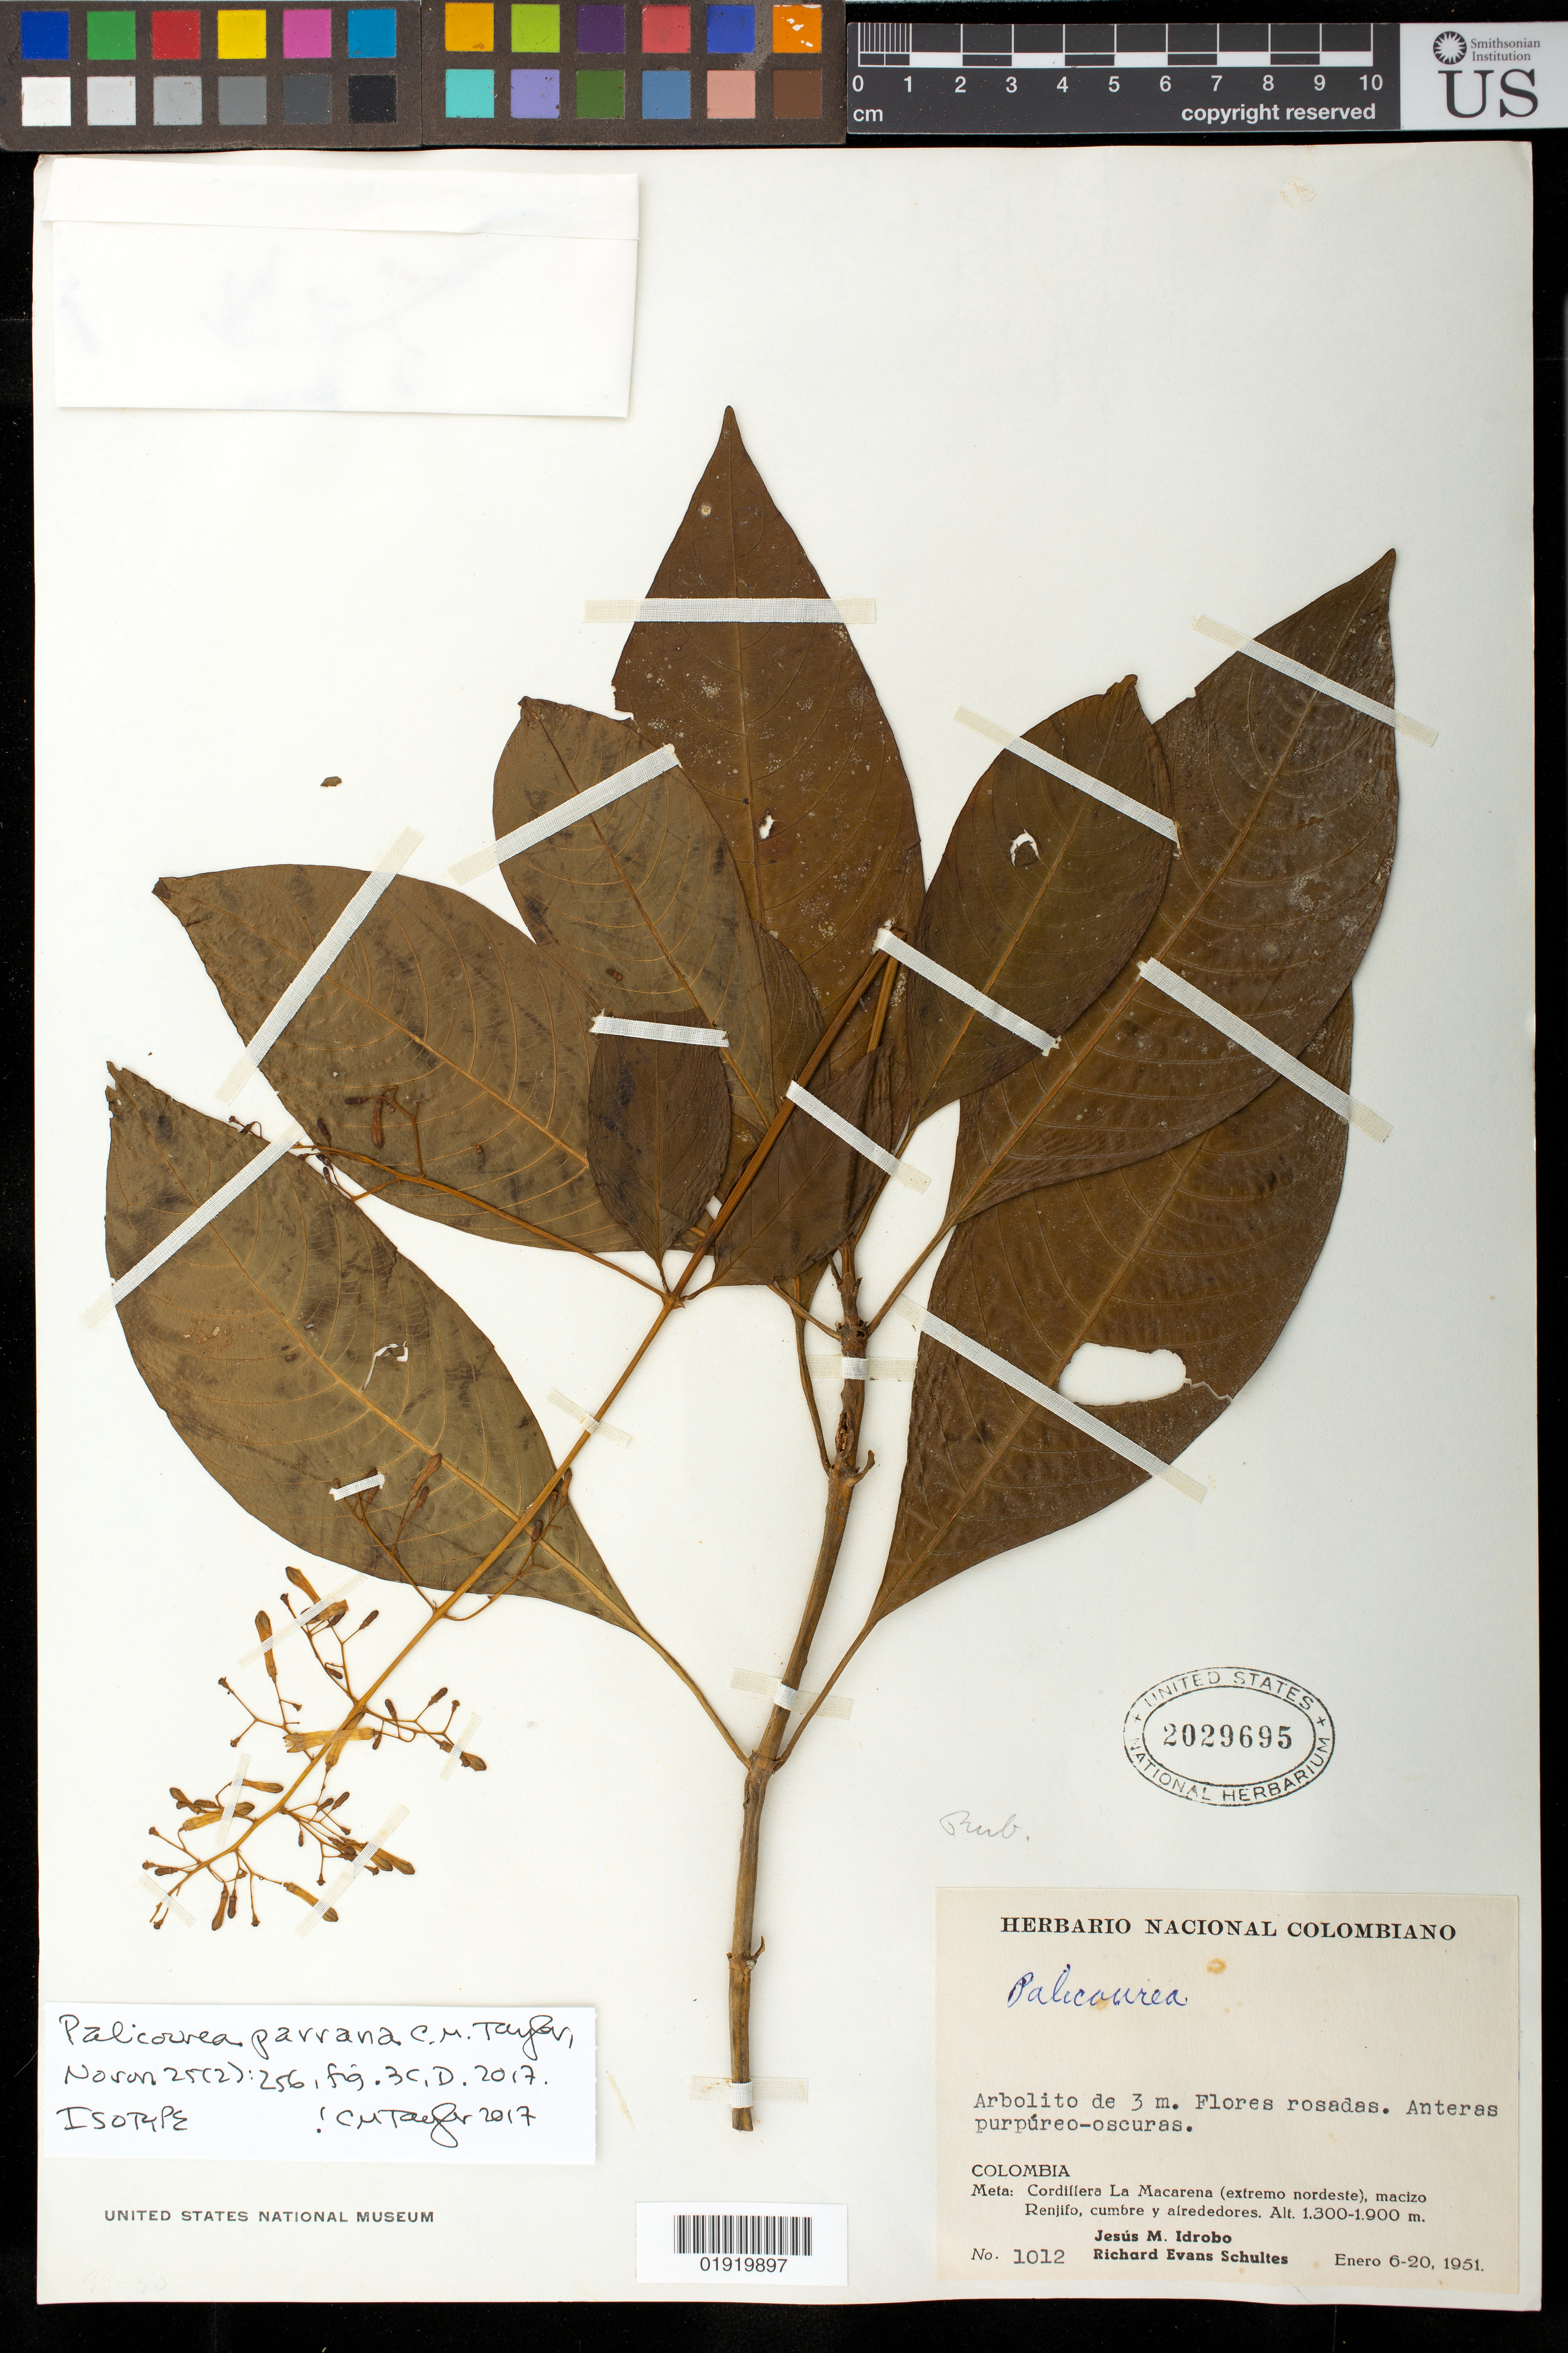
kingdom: Plantae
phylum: Tracheophyta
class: Magnoliopsida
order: Gentianales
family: Rubiaceae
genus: Palicourea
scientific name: Palicourea parrana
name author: C.M. Taylor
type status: Isotype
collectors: J. M. Idrobo & R. E. Schultes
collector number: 1012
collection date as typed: Enero 6-20, 1951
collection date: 1951-01-06/1951-01-20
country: Colombia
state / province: Meta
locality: Meta: Cordillera la Macarena (extremo nordeste), macizo Renjifo, cmbre y alrededores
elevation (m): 1300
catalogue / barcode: US 2029695